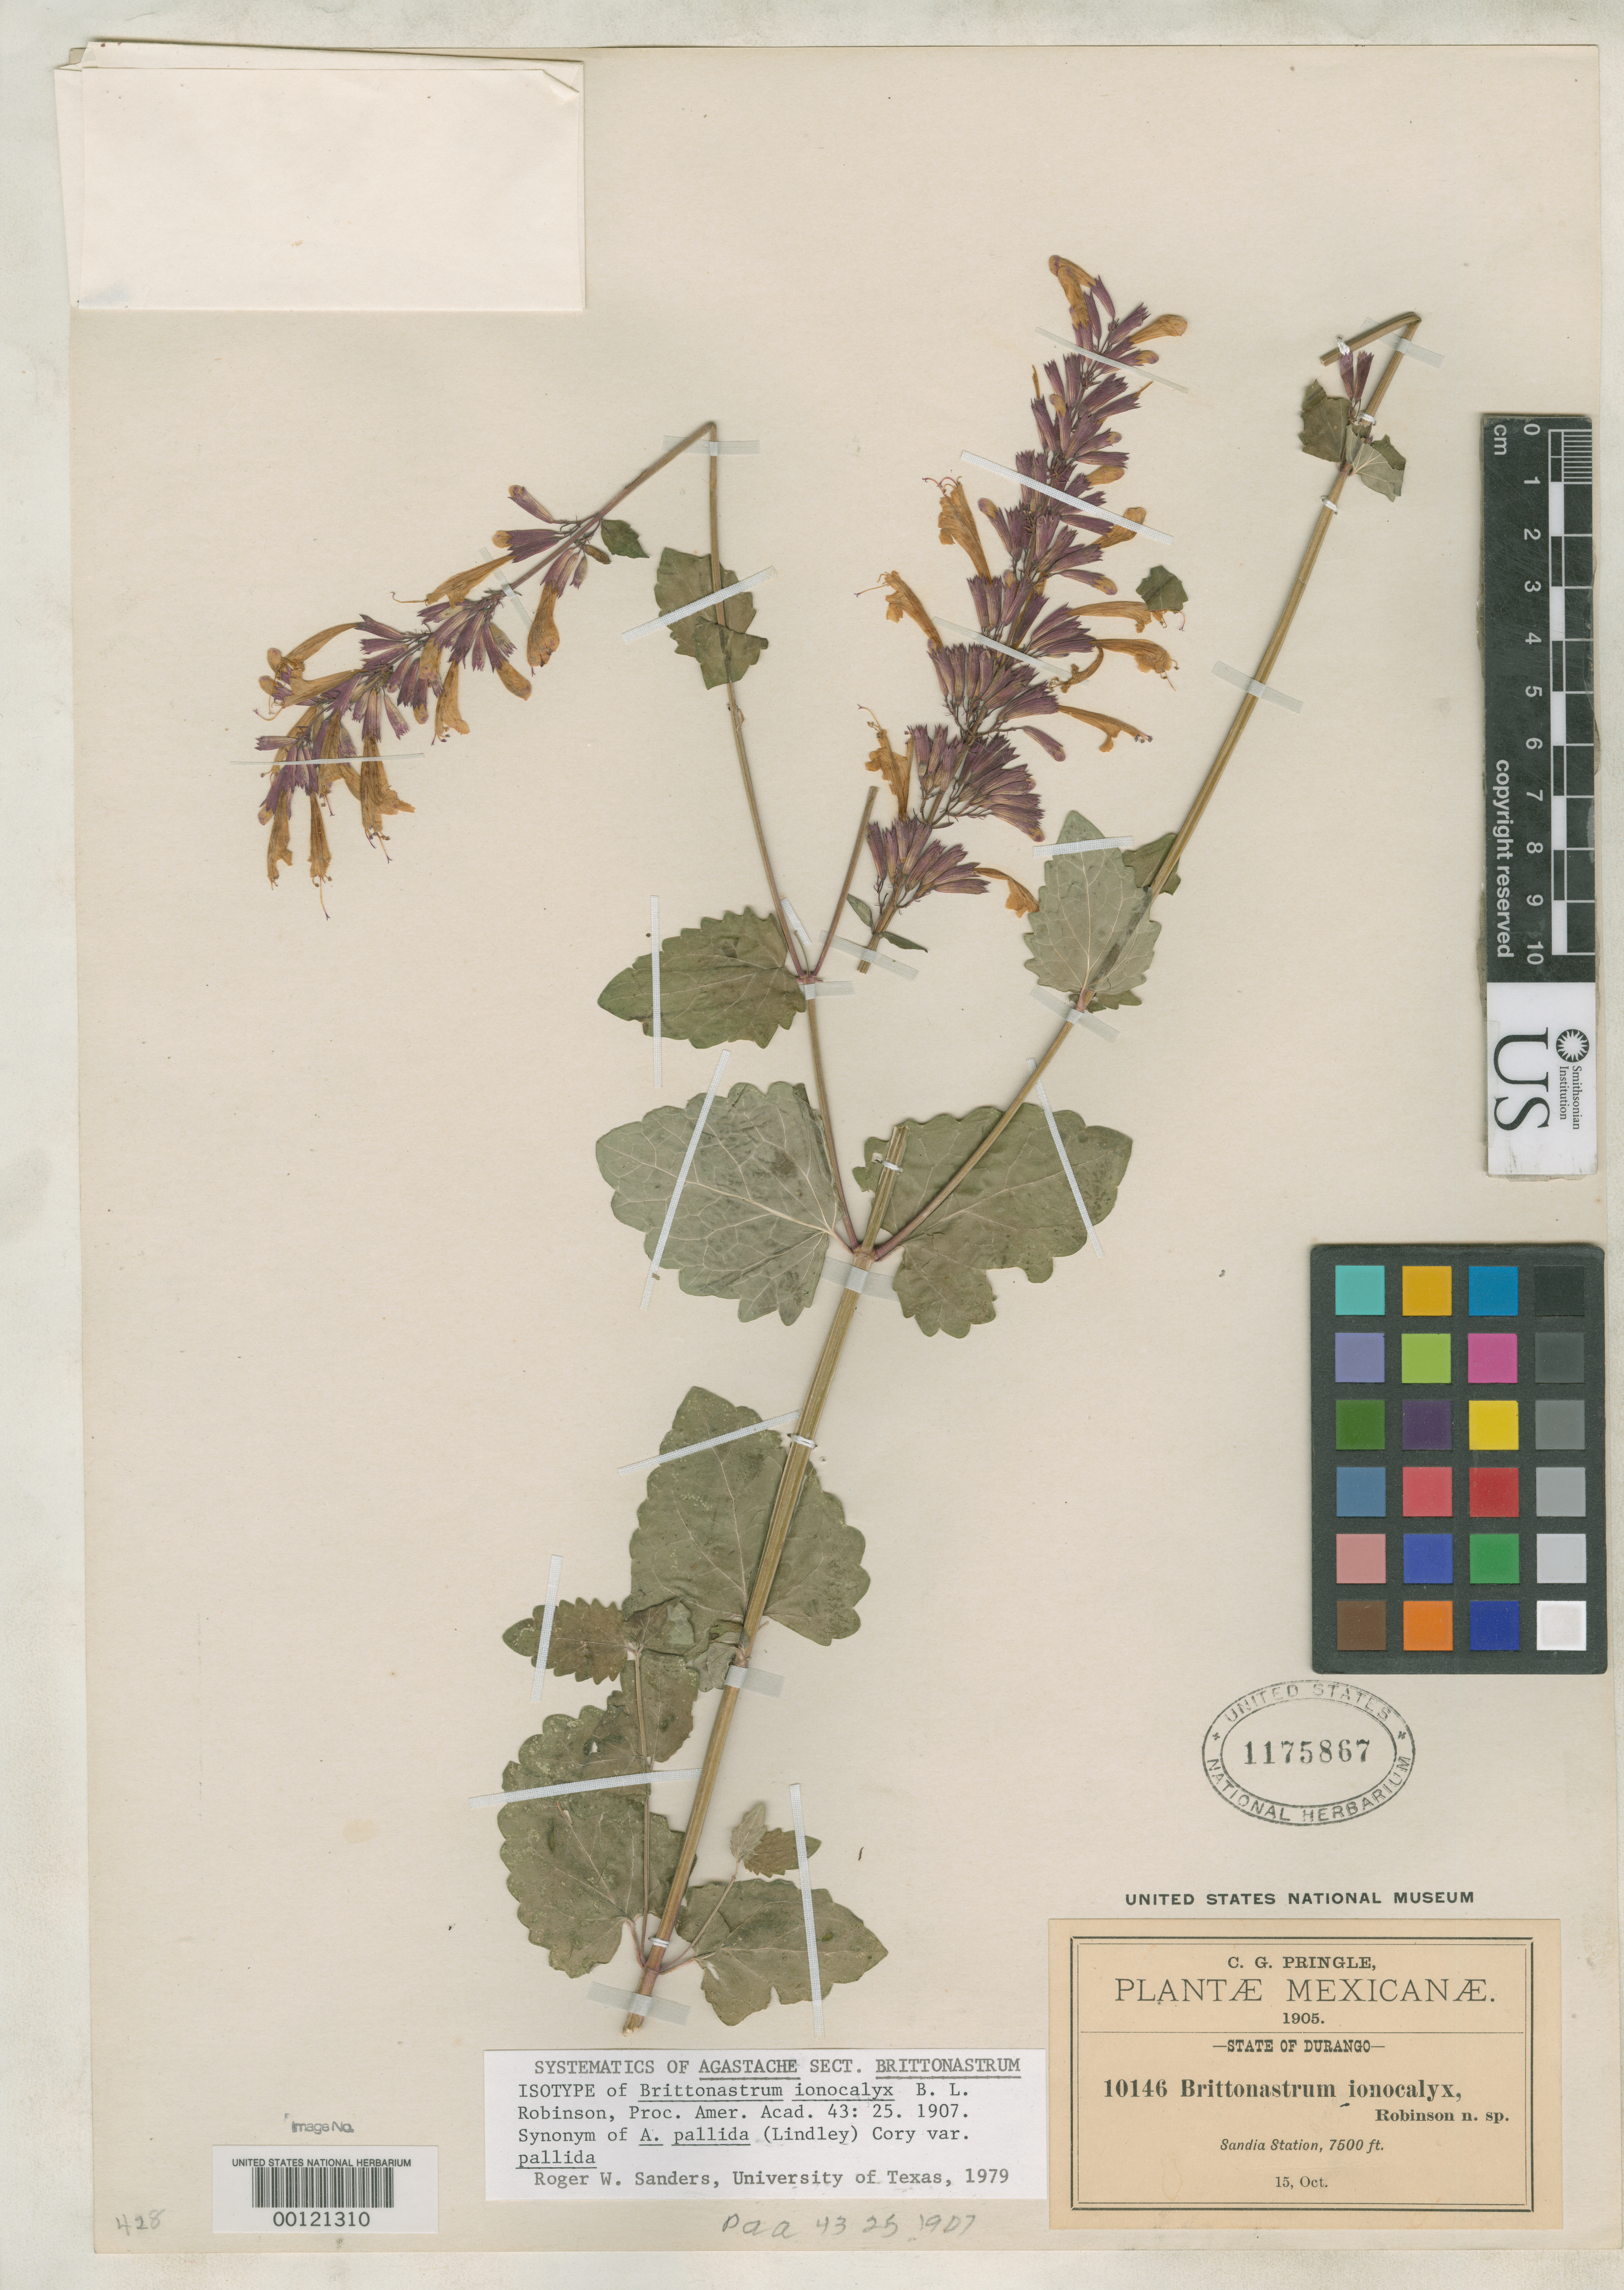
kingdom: Plantae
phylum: Tracheophyta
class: Magnoliopsida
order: Lamiales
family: Lamiaceae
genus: Brittonastrum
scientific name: Brittonastrum ionocalyx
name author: B.L. Rob.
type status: Isotype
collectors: C. G. Pringle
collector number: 10146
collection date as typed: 15 Oct 1905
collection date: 1905-10-15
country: Mexico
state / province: Durango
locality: Sandia Station.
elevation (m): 2286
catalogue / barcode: US 1175867